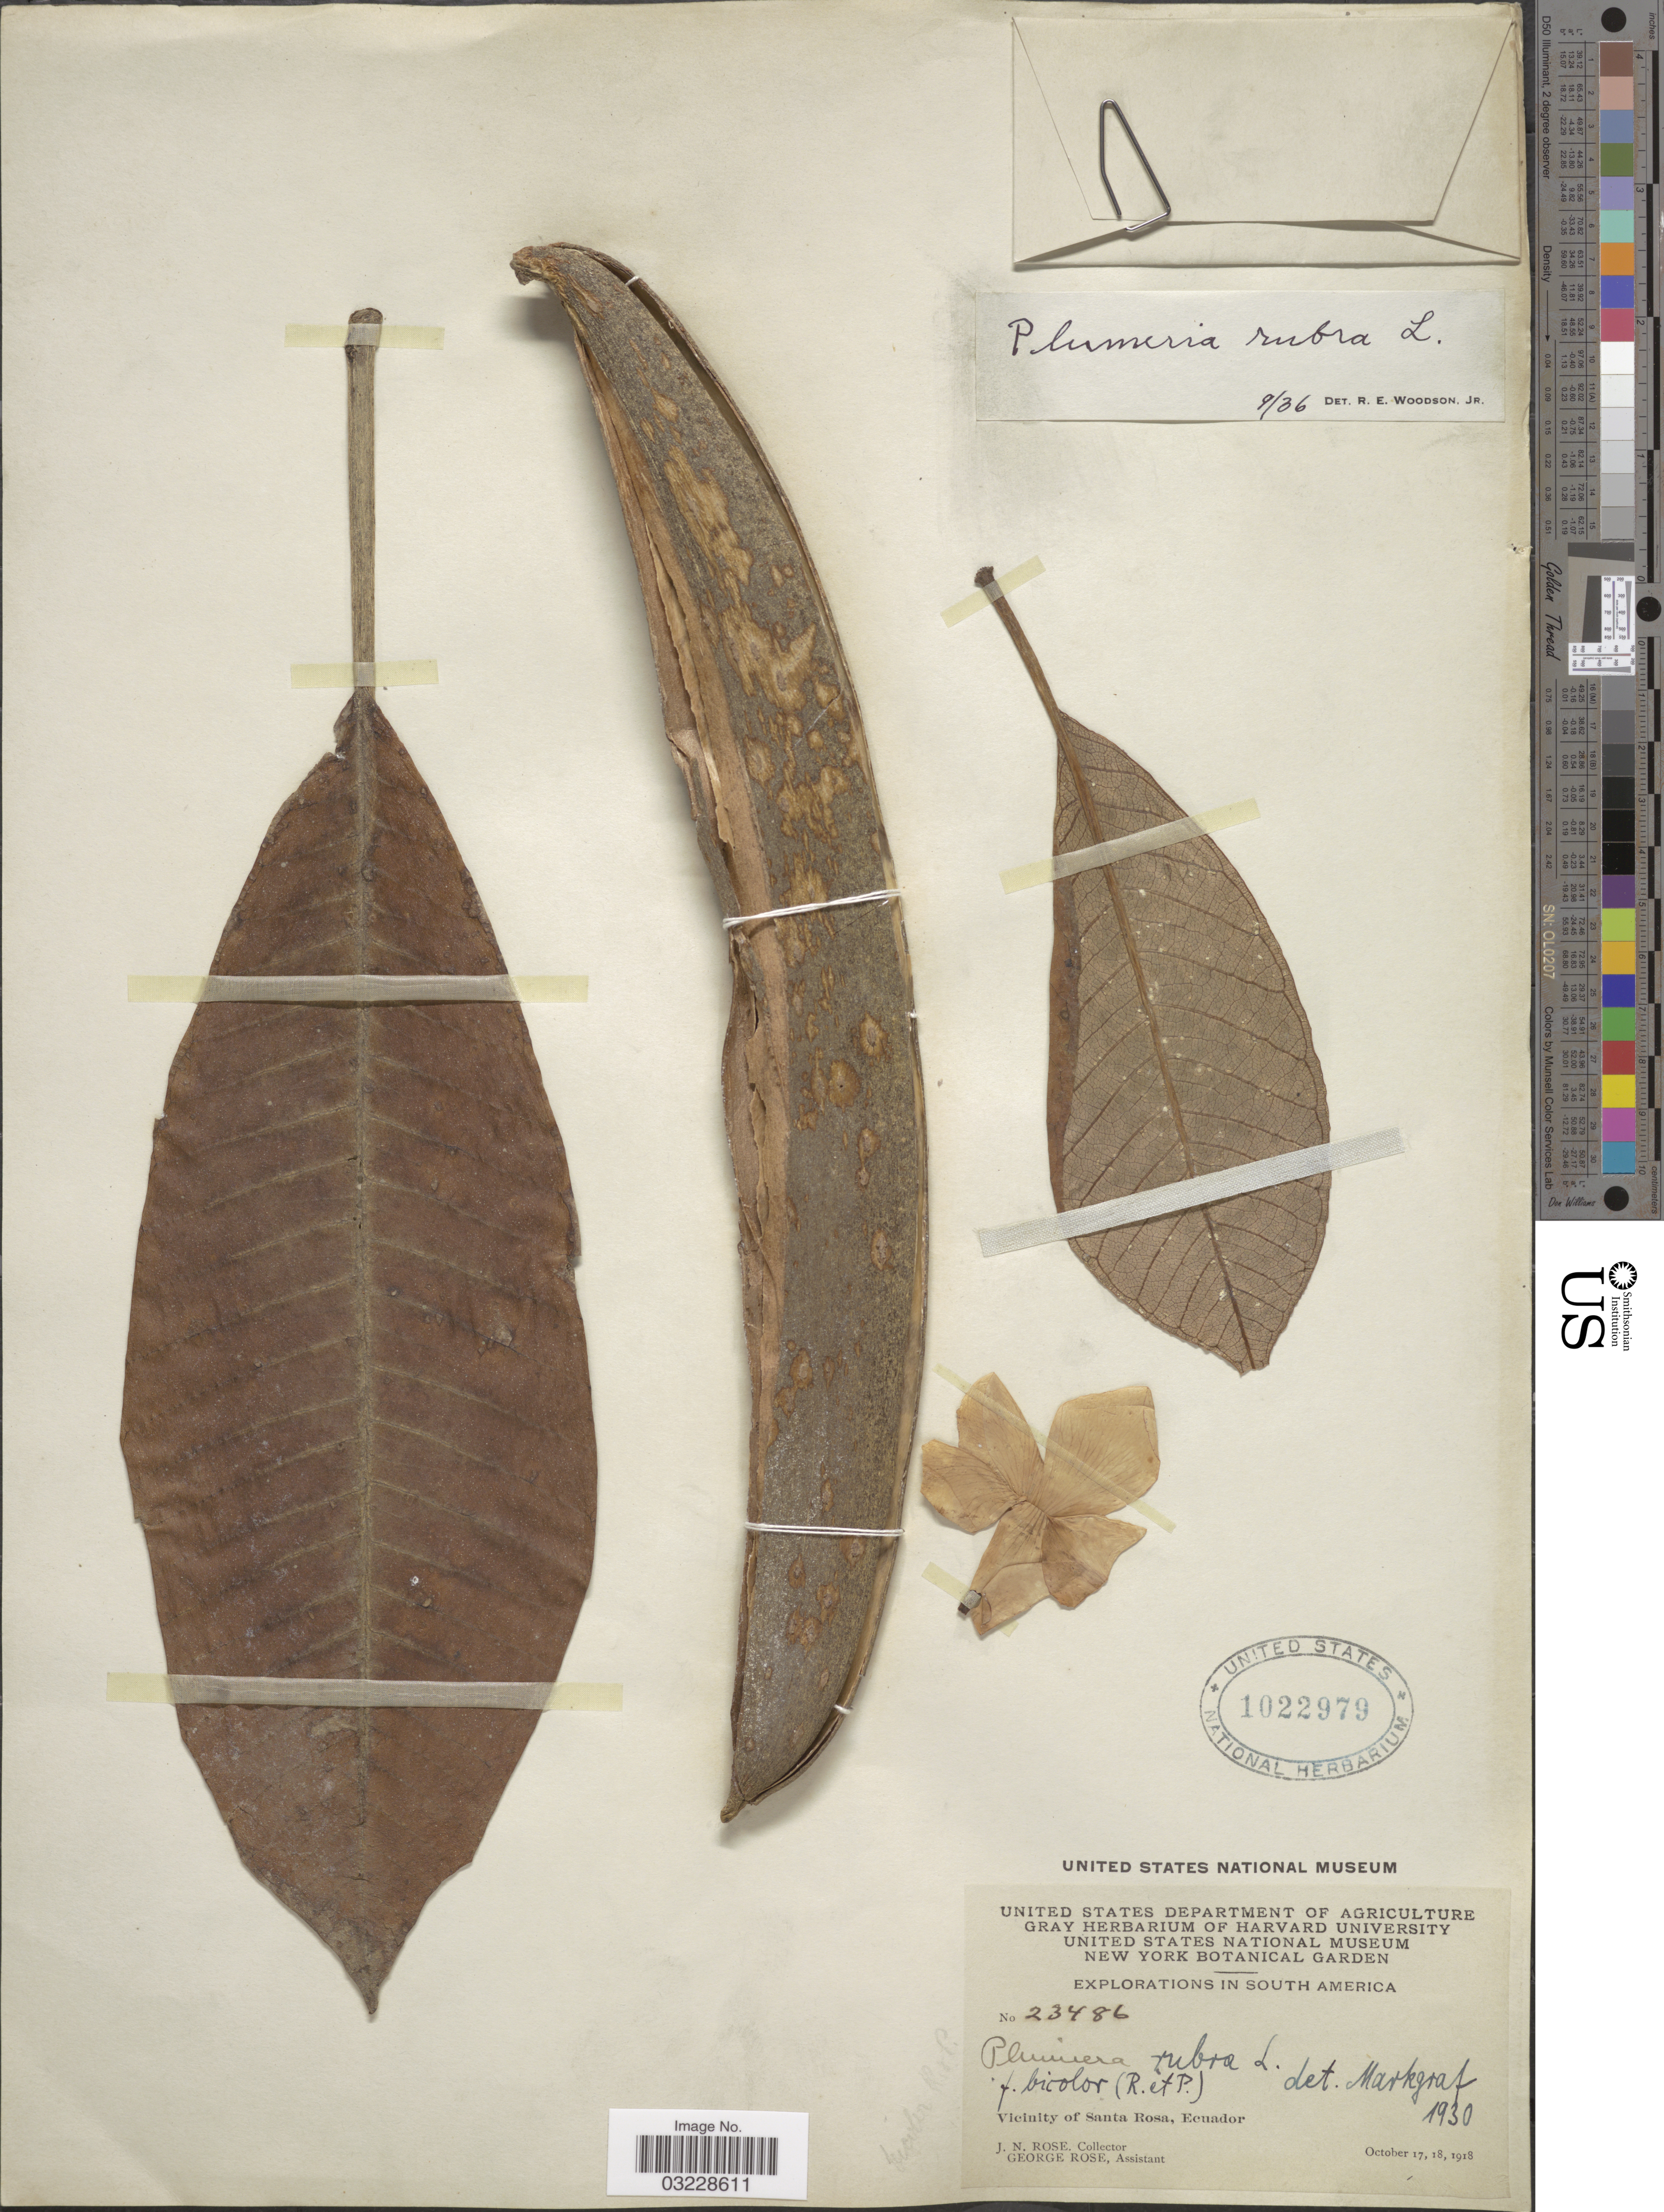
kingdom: Plantae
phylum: Tracheophyta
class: Magnoliopsida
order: Gentianales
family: Apocynaceae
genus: Plumeria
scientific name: Plumeria rubra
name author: L.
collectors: J. N. Rose & G. Rose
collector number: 23486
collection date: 1918-10-17/1918-10-18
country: Ecuador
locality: Vicinity of Santa Rosa.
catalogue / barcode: US 1022979